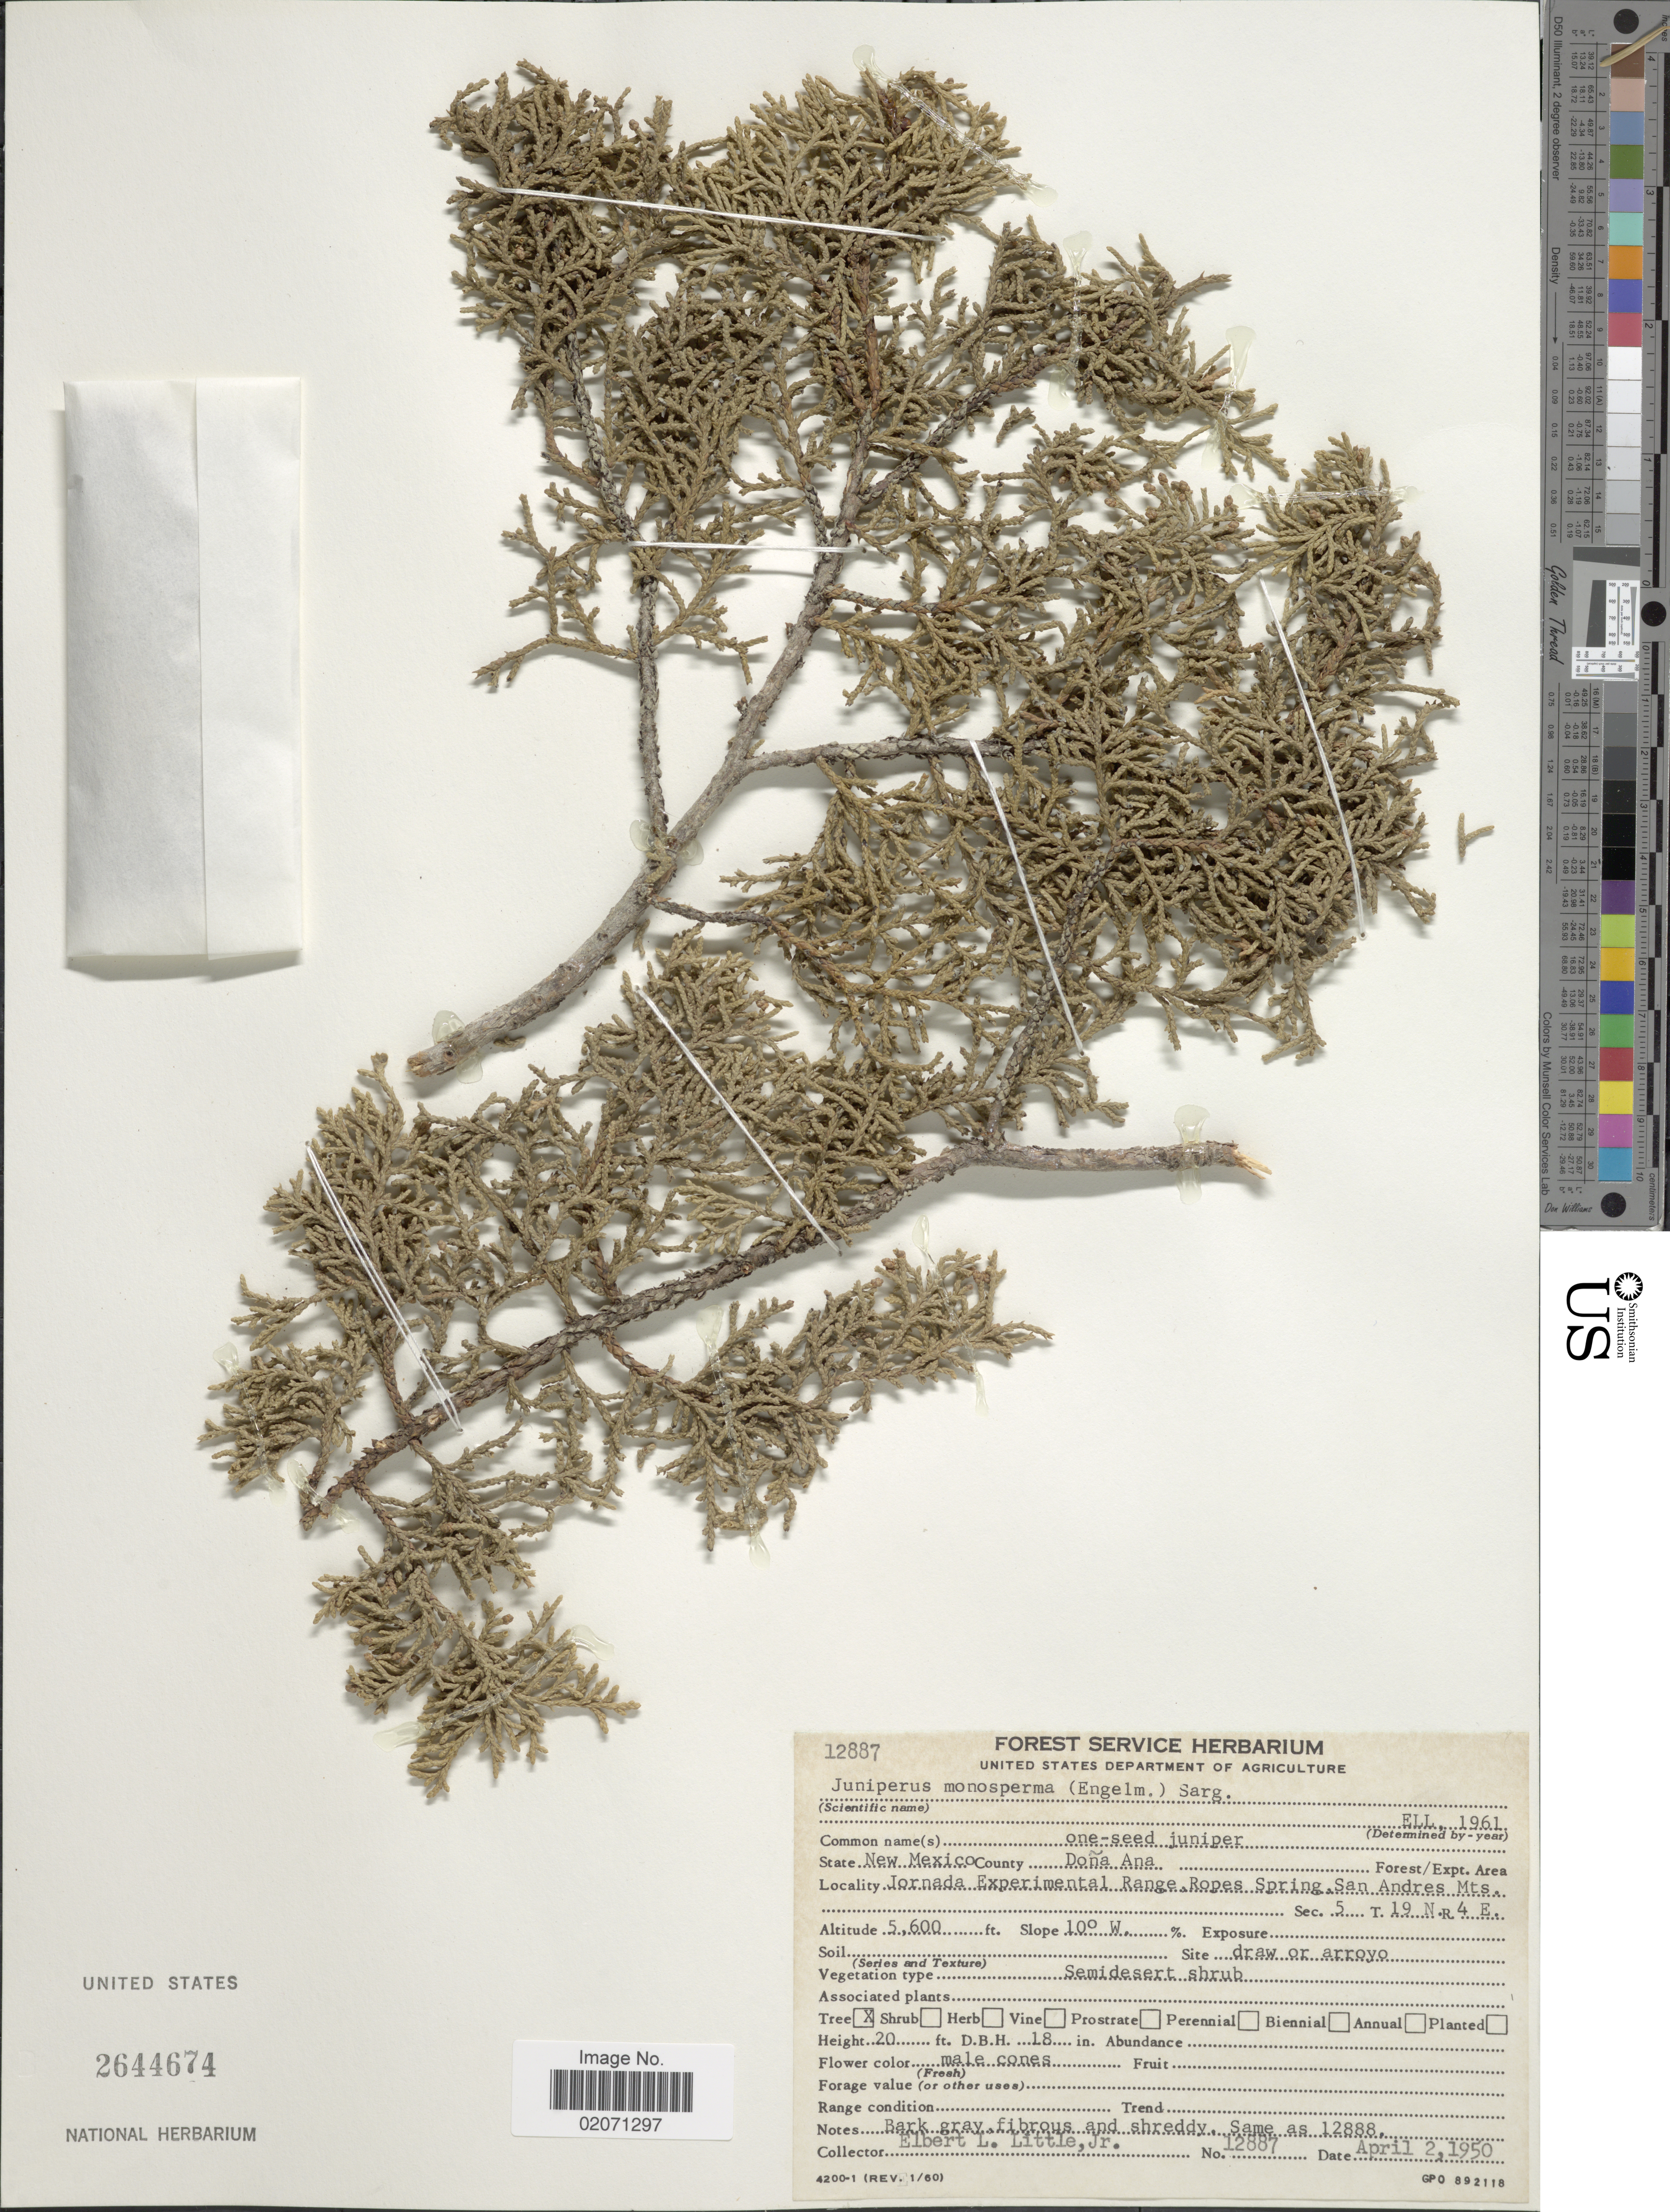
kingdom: Plantae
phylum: Tracheophyta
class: Pinopsida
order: Pinales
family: Cupressaceae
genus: Juniperus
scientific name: Juniperus monosperma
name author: (Engelm.) Sarg.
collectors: E. L. Little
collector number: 12887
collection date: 1950-04-02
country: United States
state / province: New Mexico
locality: County: Dona Ana. Jornada Experimental Range. Ropes Spring, San Andres Mts.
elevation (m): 1707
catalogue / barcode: US 2644674